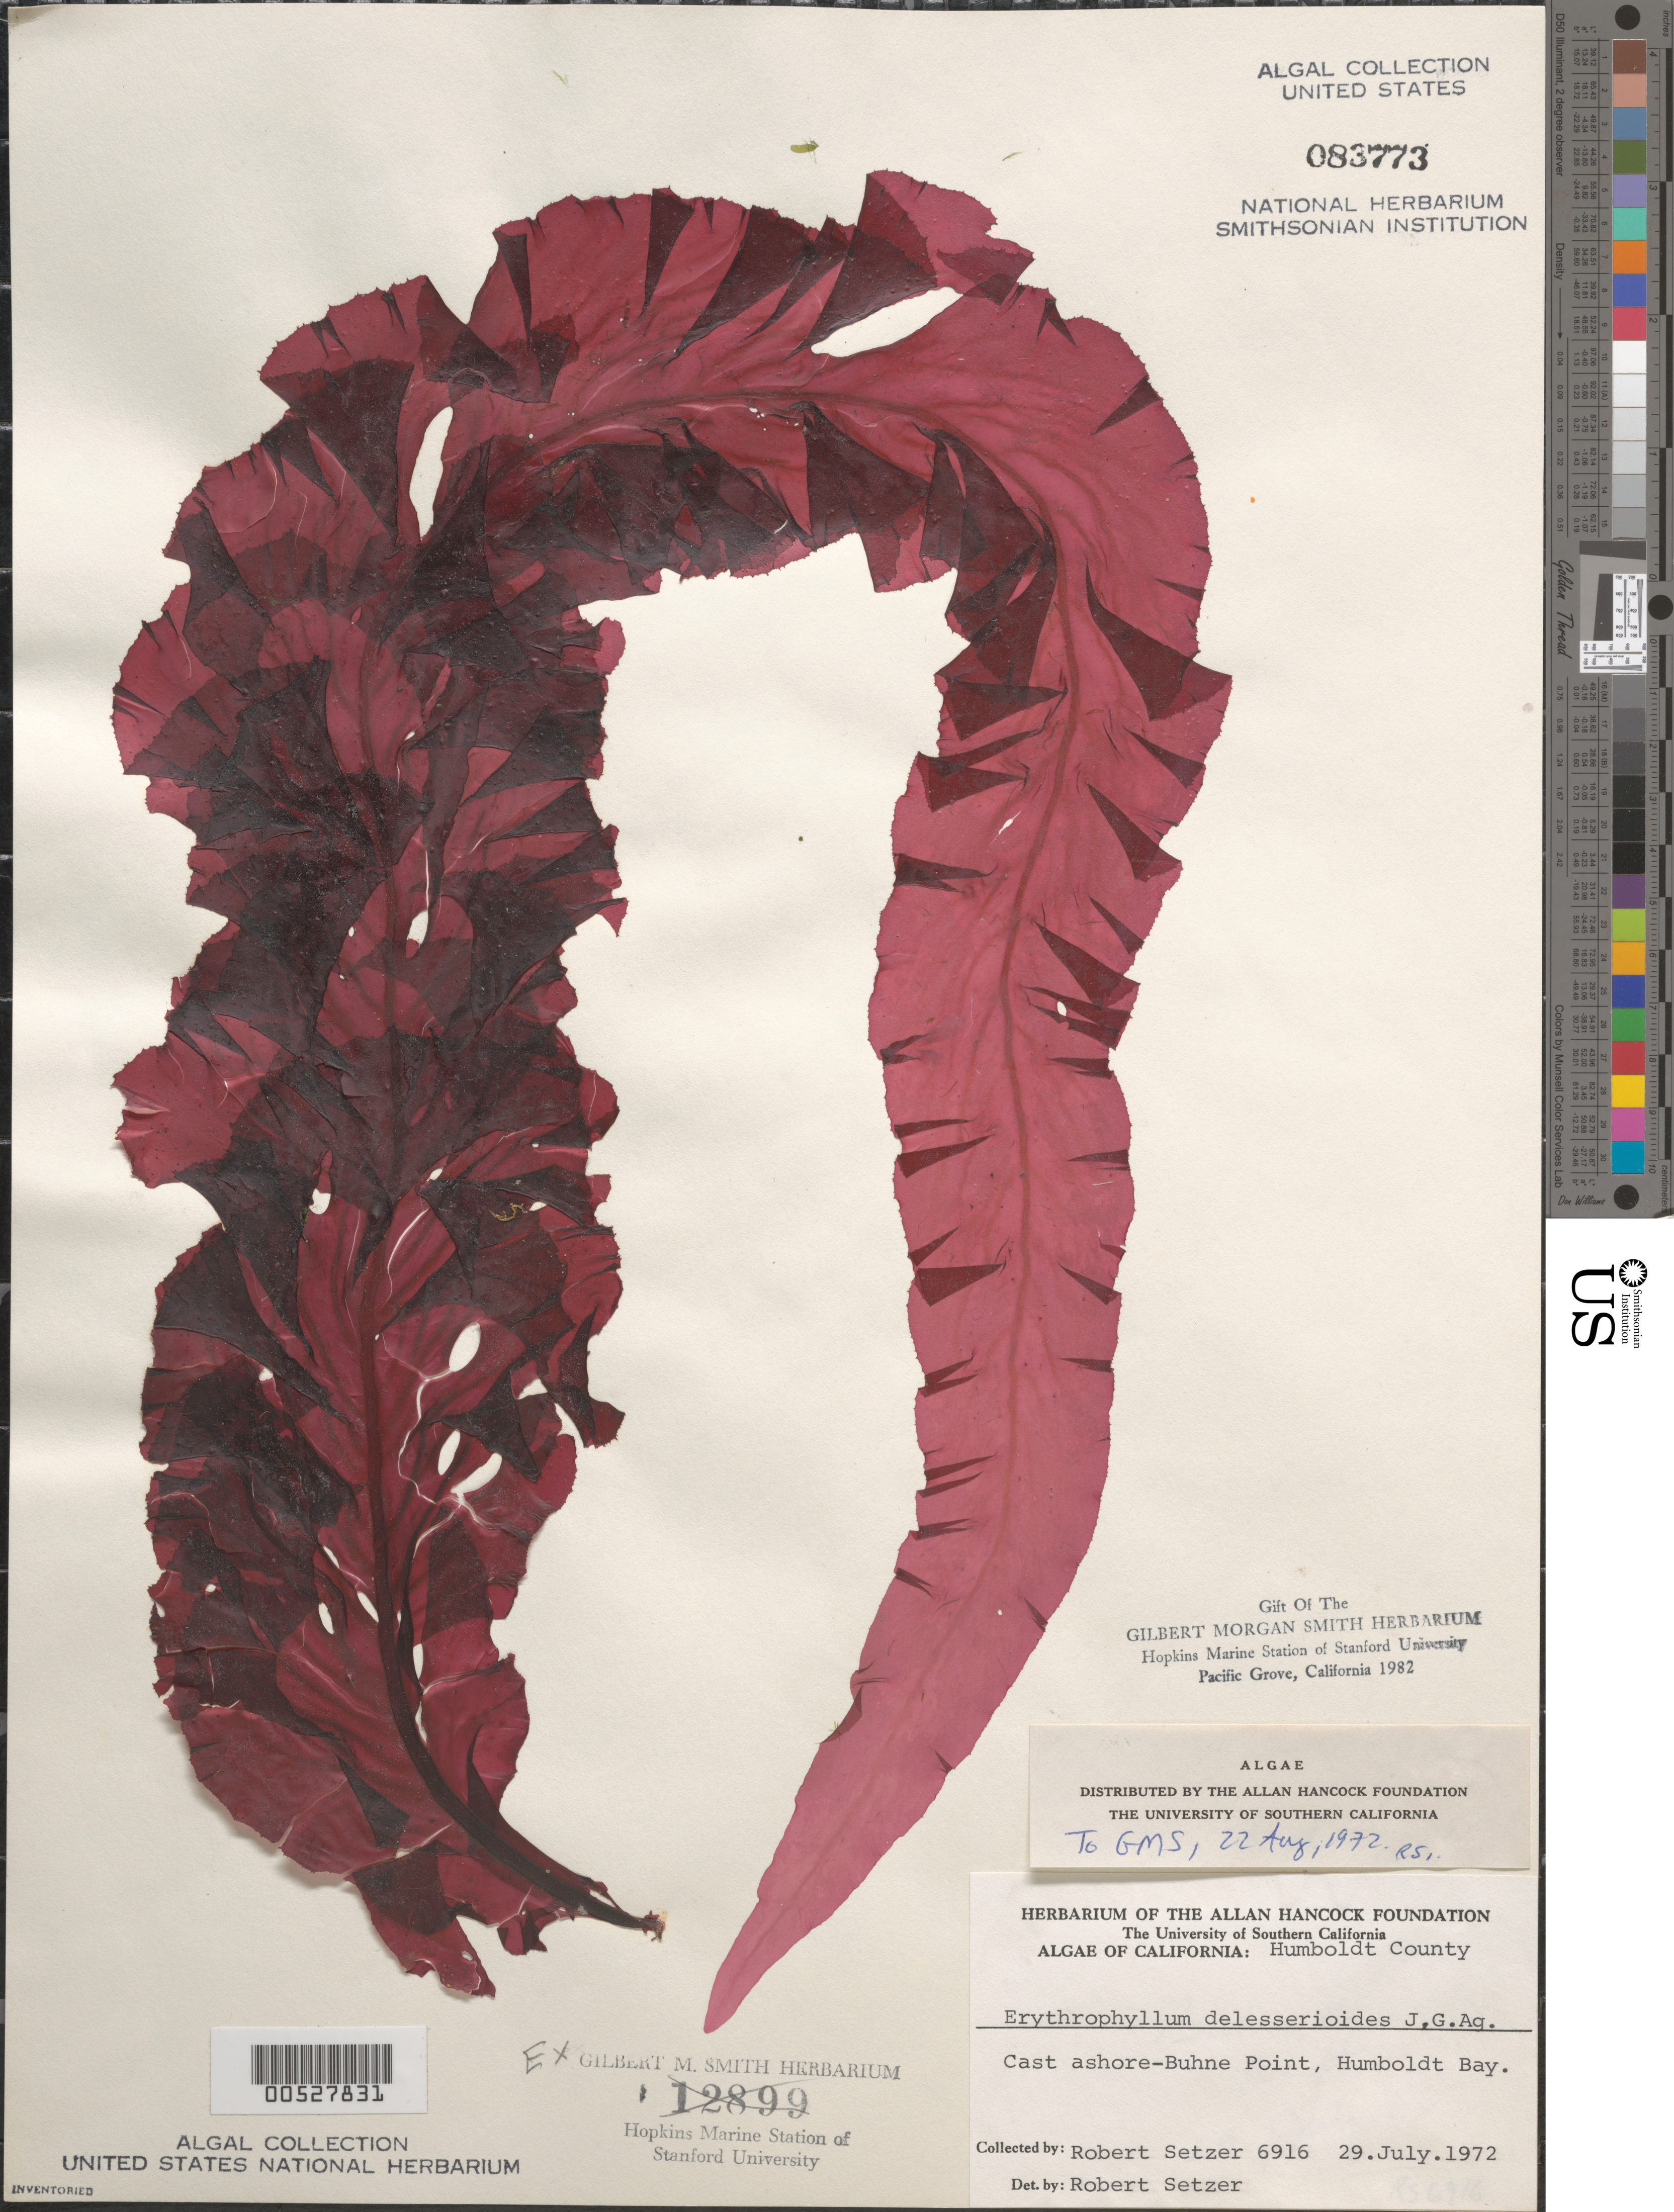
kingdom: Plantae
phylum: Rhodophyta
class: Florideophyceae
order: Gigartinales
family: Kallymeniaceae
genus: Erythrophyllum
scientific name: Erythrophyllum delesserioides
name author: J. Agardh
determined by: Setzer, R. B.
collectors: R. Setzer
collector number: IAA 6916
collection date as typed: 29 Jul 1972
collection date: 1972-07-29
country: United States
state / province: California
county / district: Humboldt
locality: Buhne Point, Humboldt Bay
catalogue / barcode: US 83773